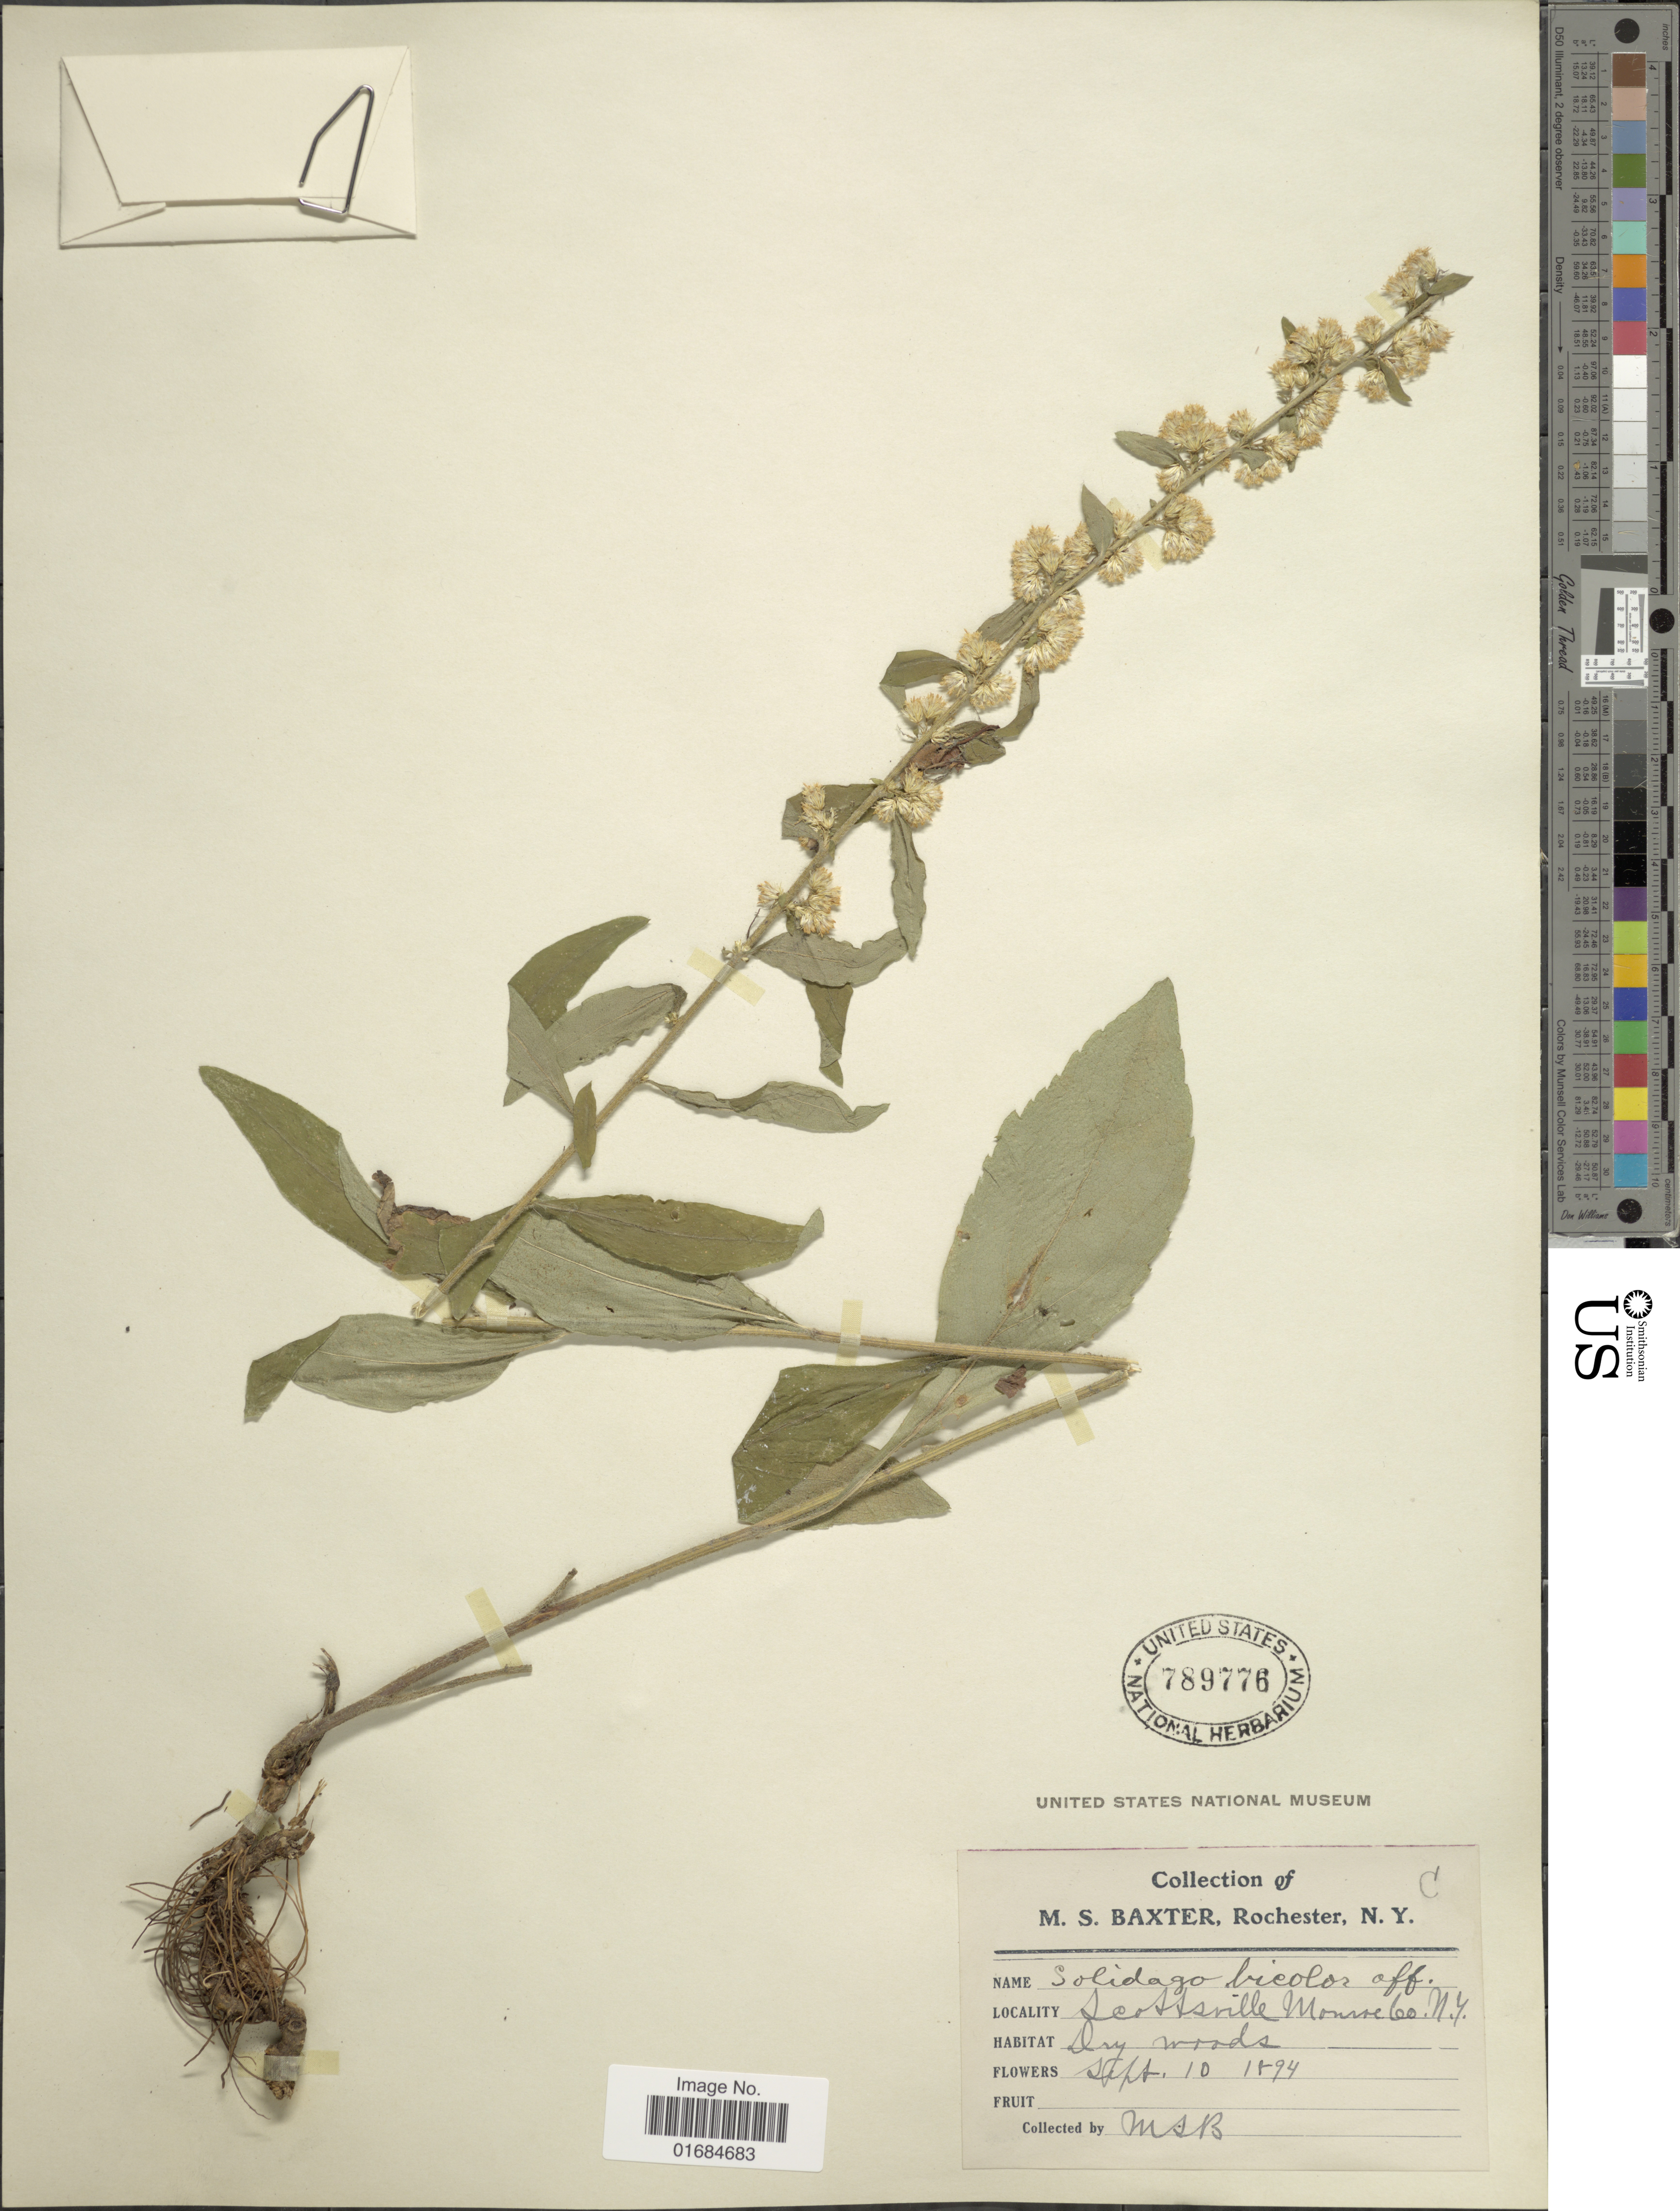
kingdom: Plantae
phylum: Tracheophyta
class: Magnoliopsida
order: Asterales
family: Asteraceae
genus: Solidago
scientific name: Solidago bicolor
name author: L.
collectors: M. Baxter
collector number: s.n,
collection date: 1894-09-10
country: United States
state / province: New York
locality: Scottsville Mousse 60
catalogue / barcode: US 789776